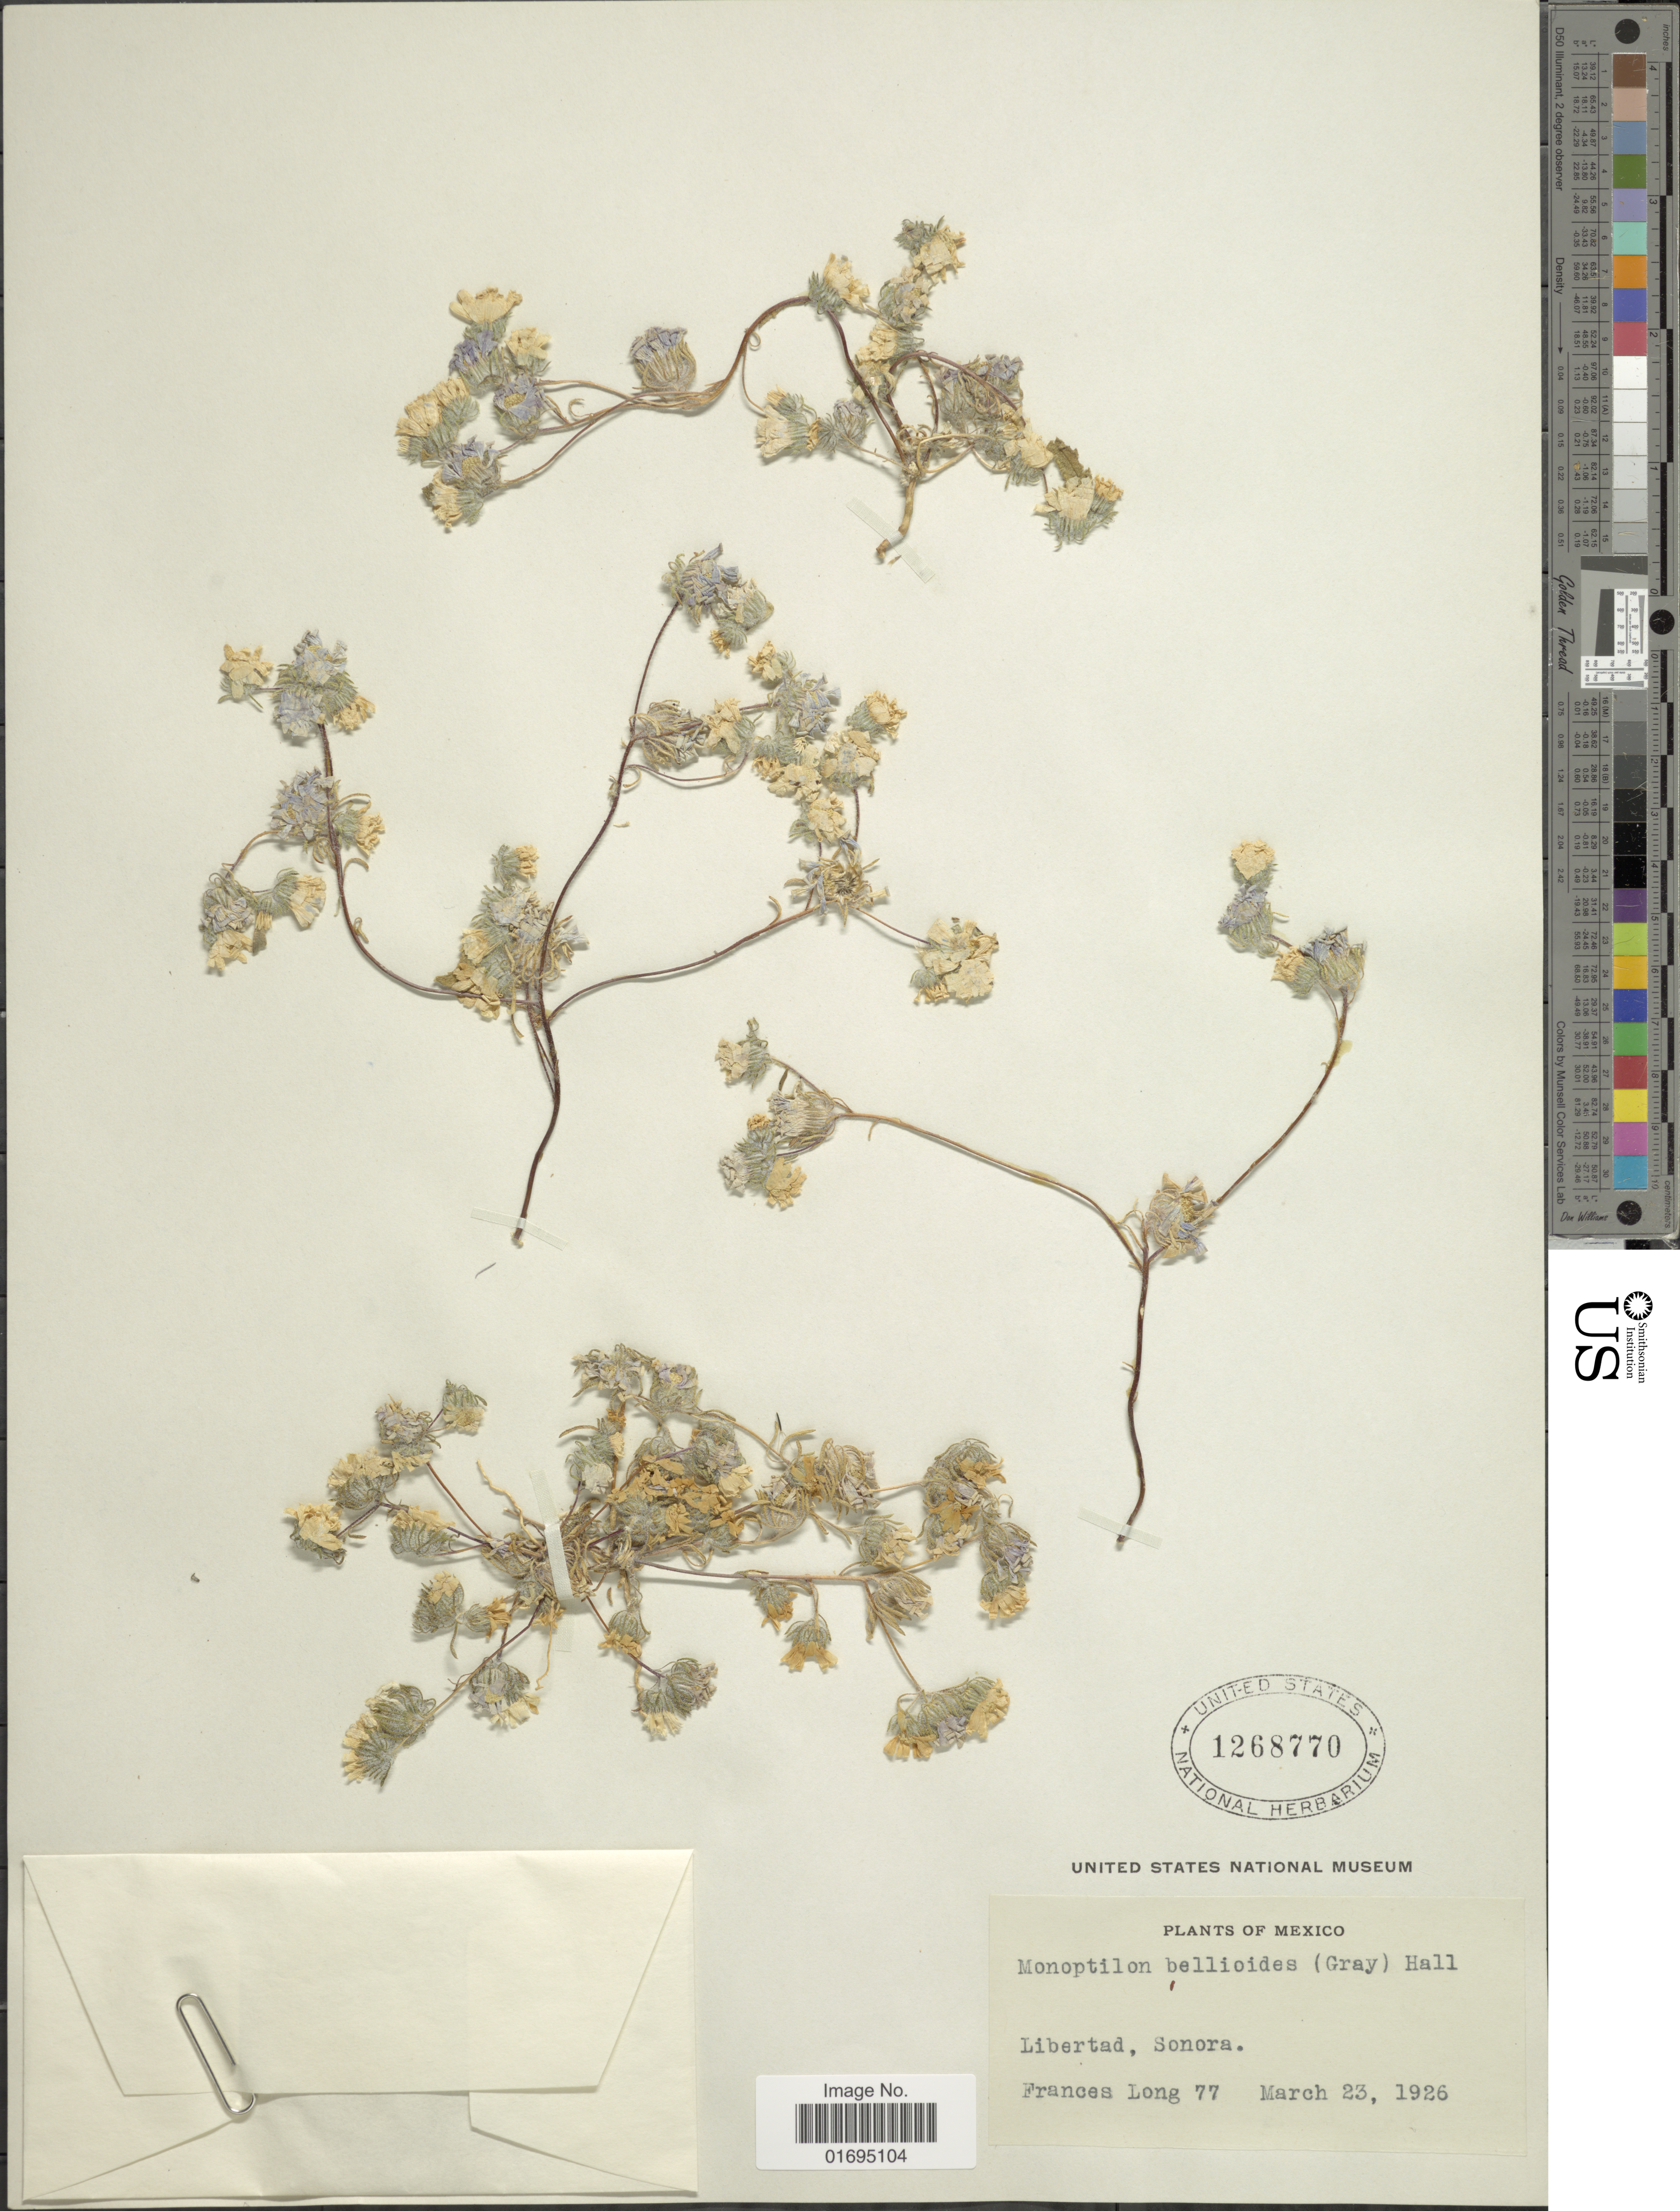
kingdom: Plantae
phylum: Tracheophyta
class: Magnoliopsida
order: Asterales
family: Asteraceae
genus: Monoptilon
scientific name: Monoptilon bellioides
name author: (A. Gray) H.M. Hall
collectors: F. Long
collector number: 77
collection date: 1926-03-23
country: Mexico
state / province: Sonora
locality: Libertad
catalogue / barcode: US 1268770